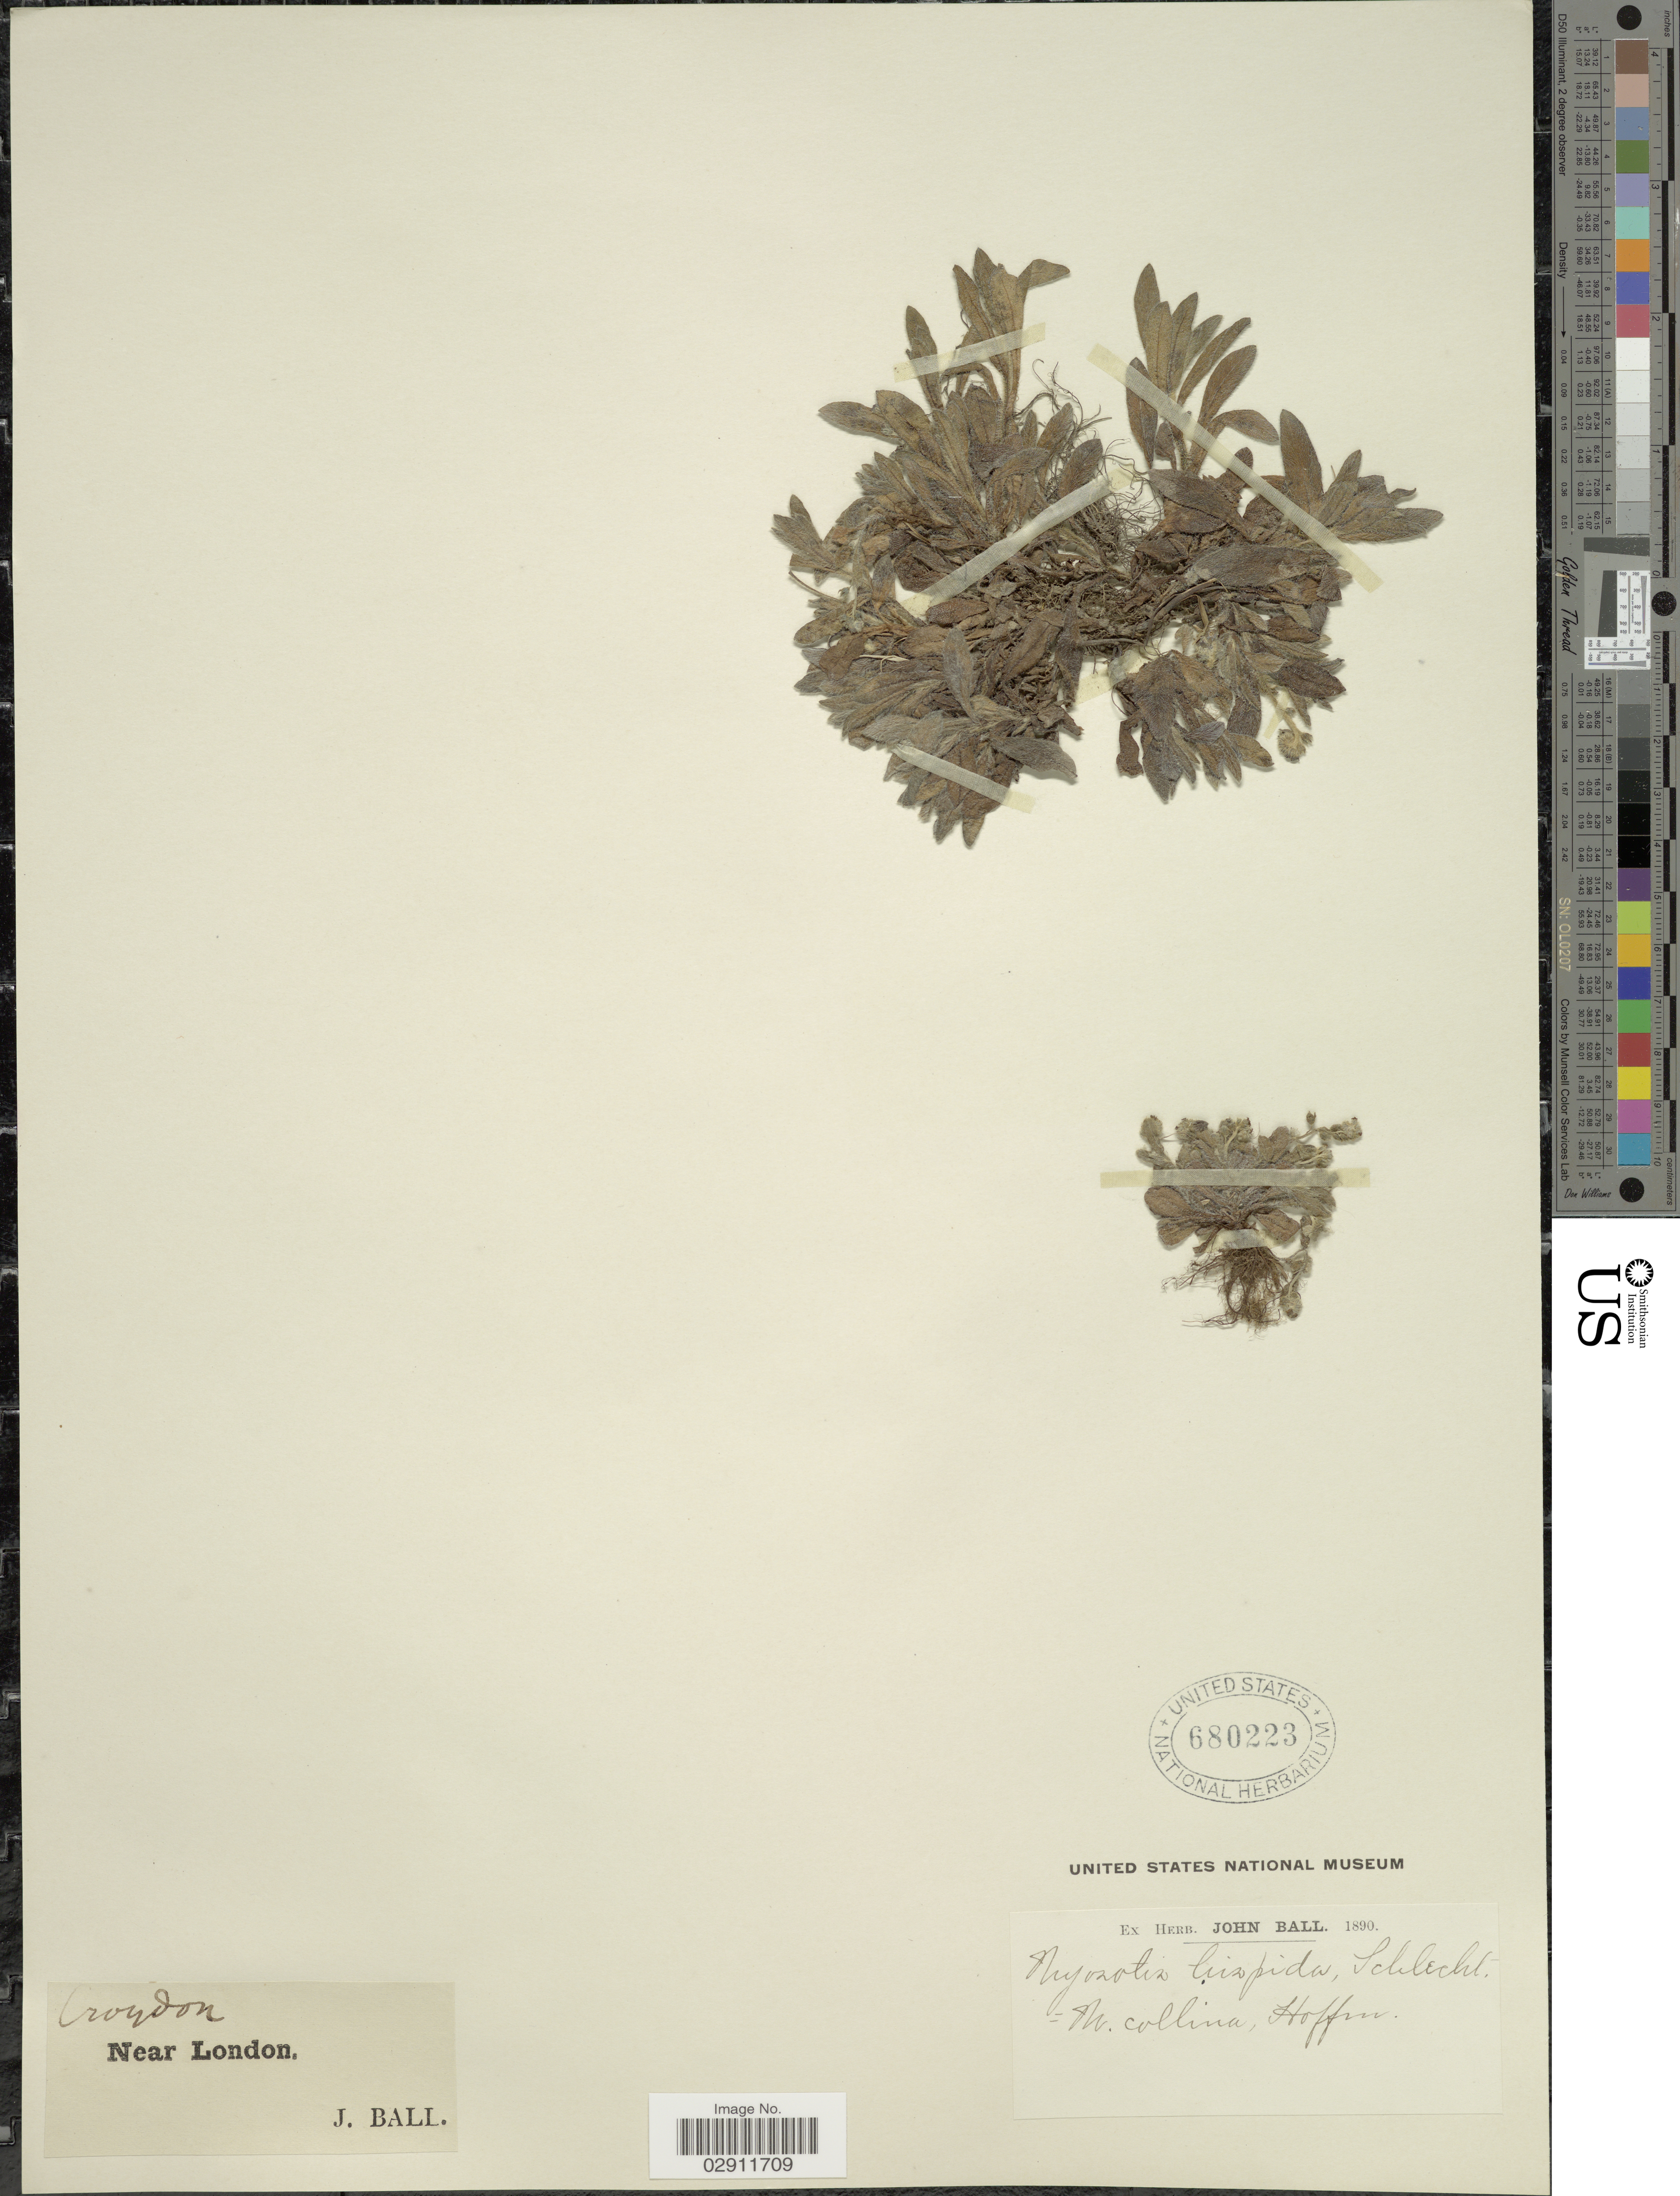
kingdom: Plantae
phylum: Tracheophyta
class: Magnoliopsida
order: Boraginales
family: Boraginaceae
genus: Myosotis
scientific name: Myosotis hispida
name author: Schltdl.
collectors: J. Ball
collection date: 1890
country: United Kingdom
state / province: England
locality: Croydon, Near London.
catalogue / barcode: US 680223